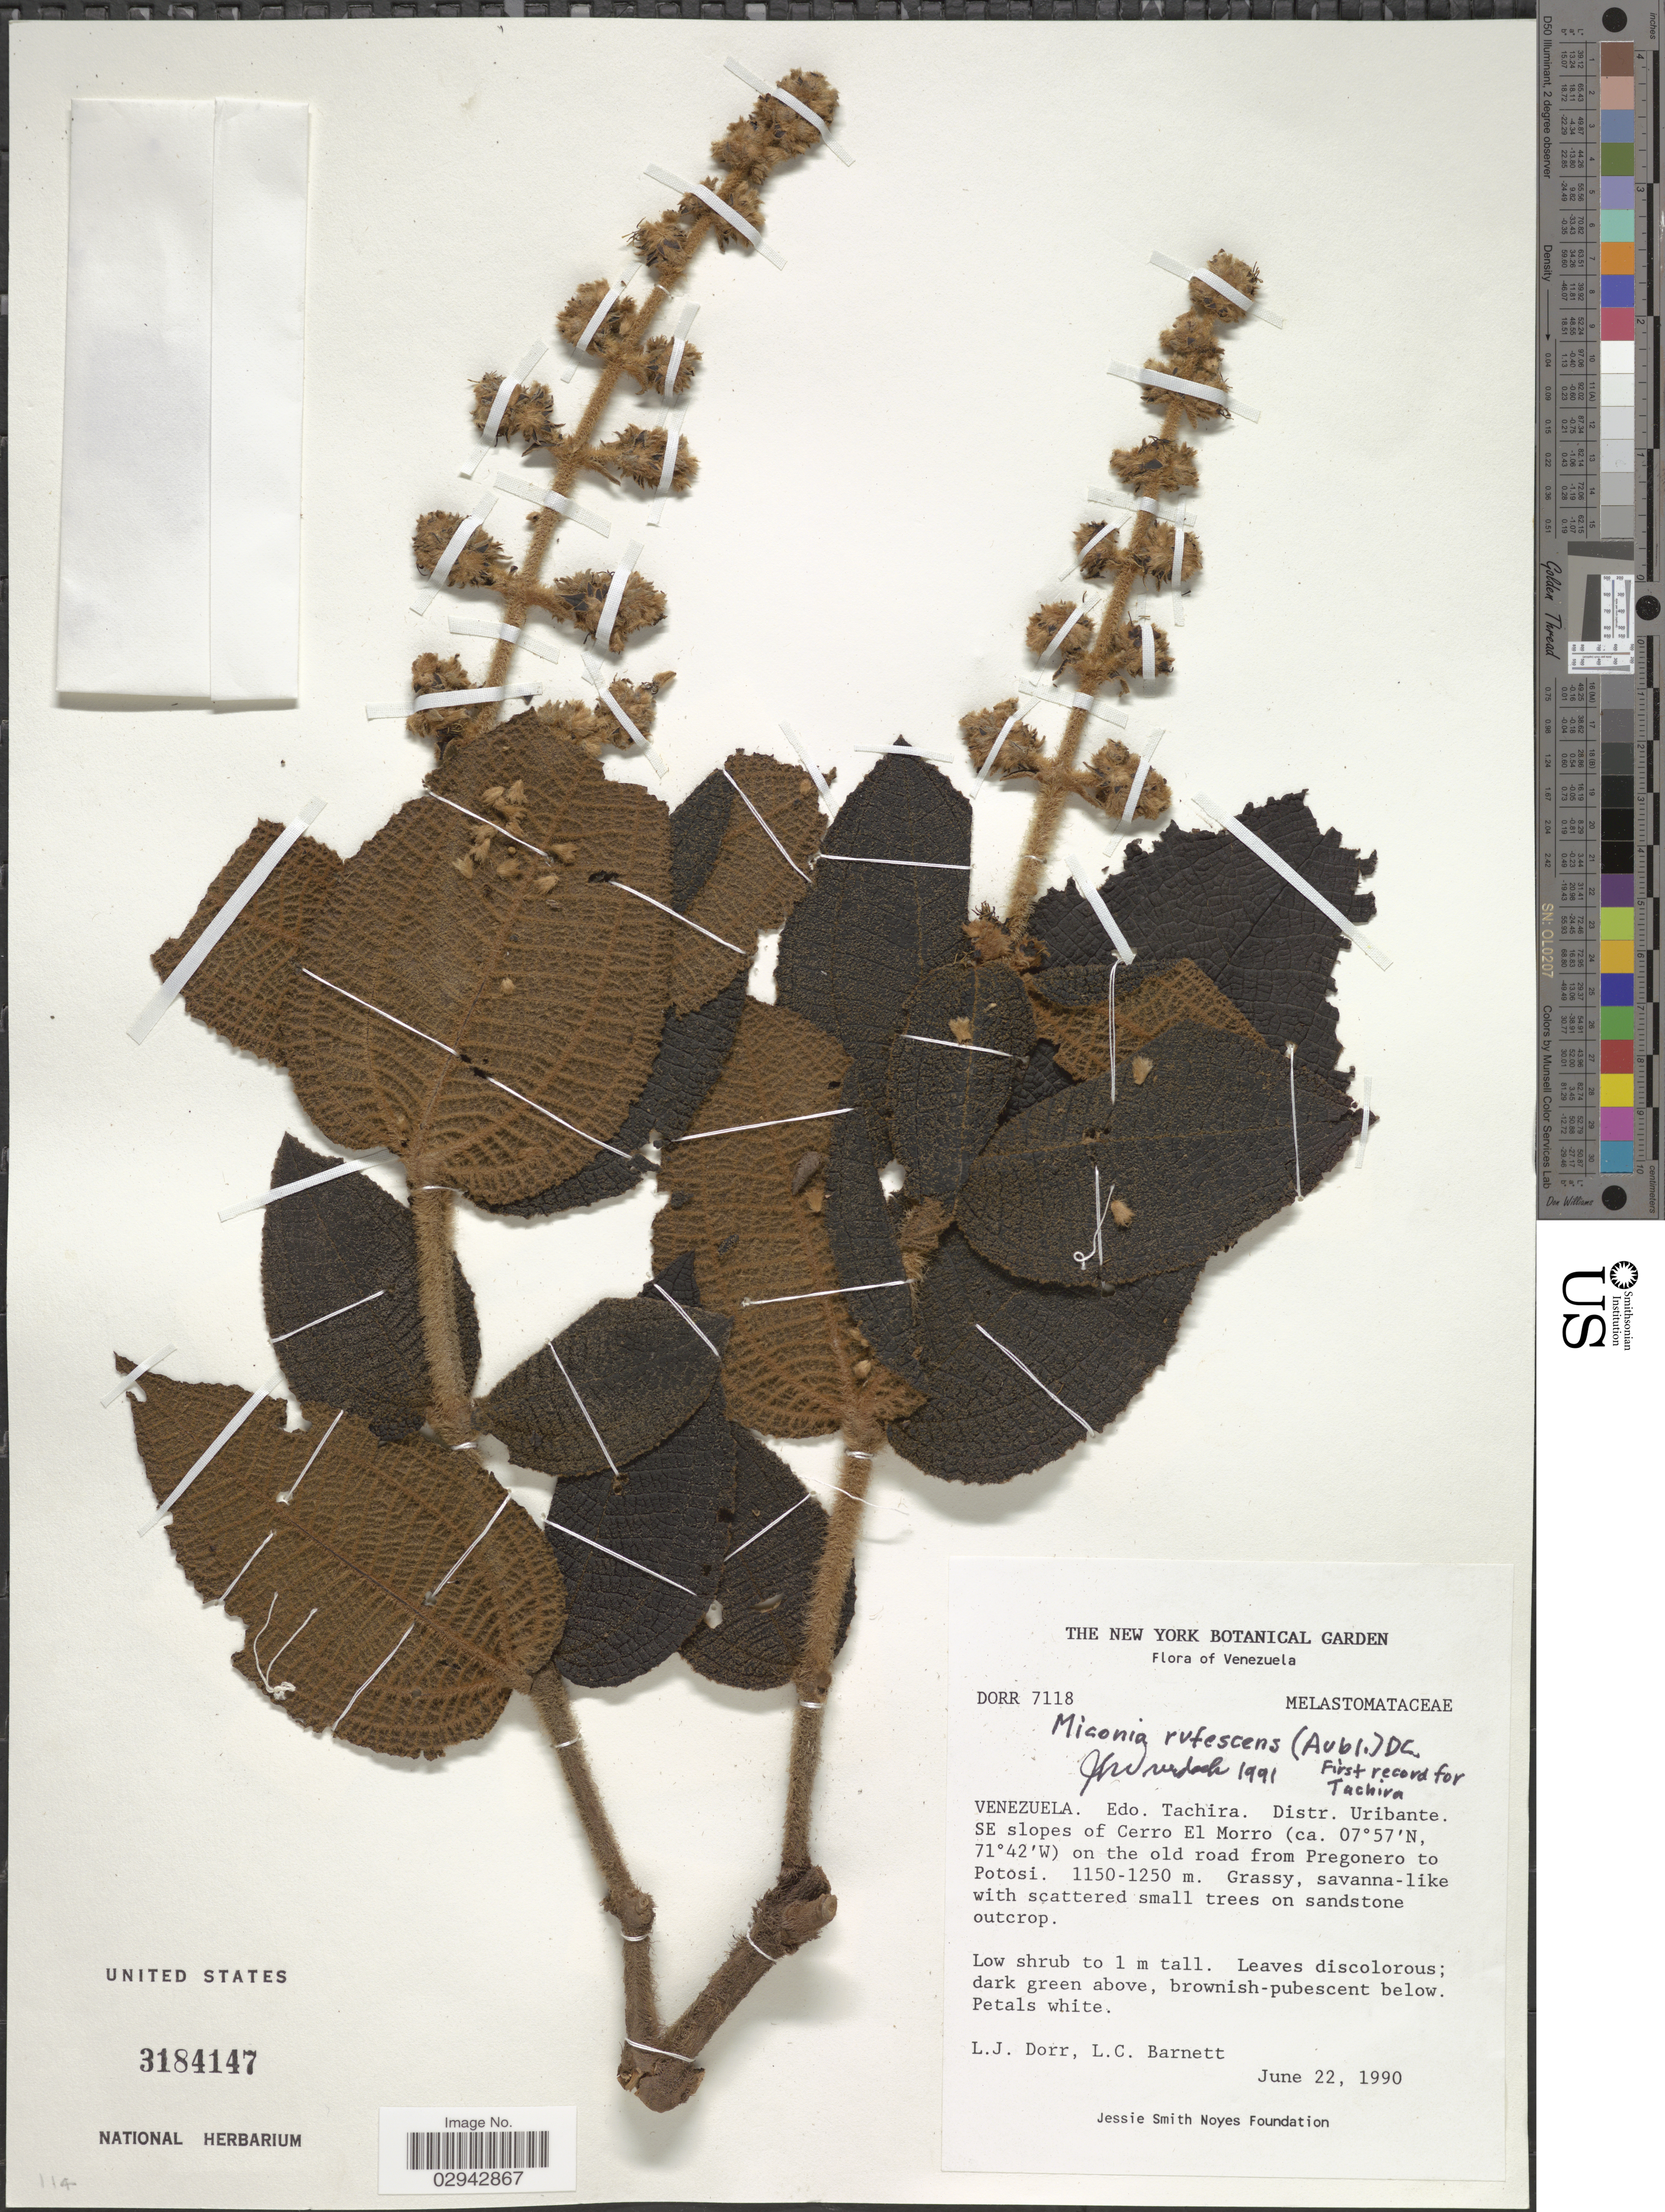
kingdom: Plantae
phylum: Tracheophyta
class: Magnoliopsida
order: Myrtales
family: Melastomataceae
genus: Miconia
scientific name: Miconia rufescens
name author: (Aubl.) DC.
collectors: L. J. Dorr & L. C. Barnett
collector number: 7118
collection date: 1990-06-22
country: Venezuela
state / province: Táchira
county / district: Uribante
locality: SE slopes of Cerro El Morro on the old road from Pregonero to Potosi.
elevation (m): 1150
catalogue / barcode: US 3184147